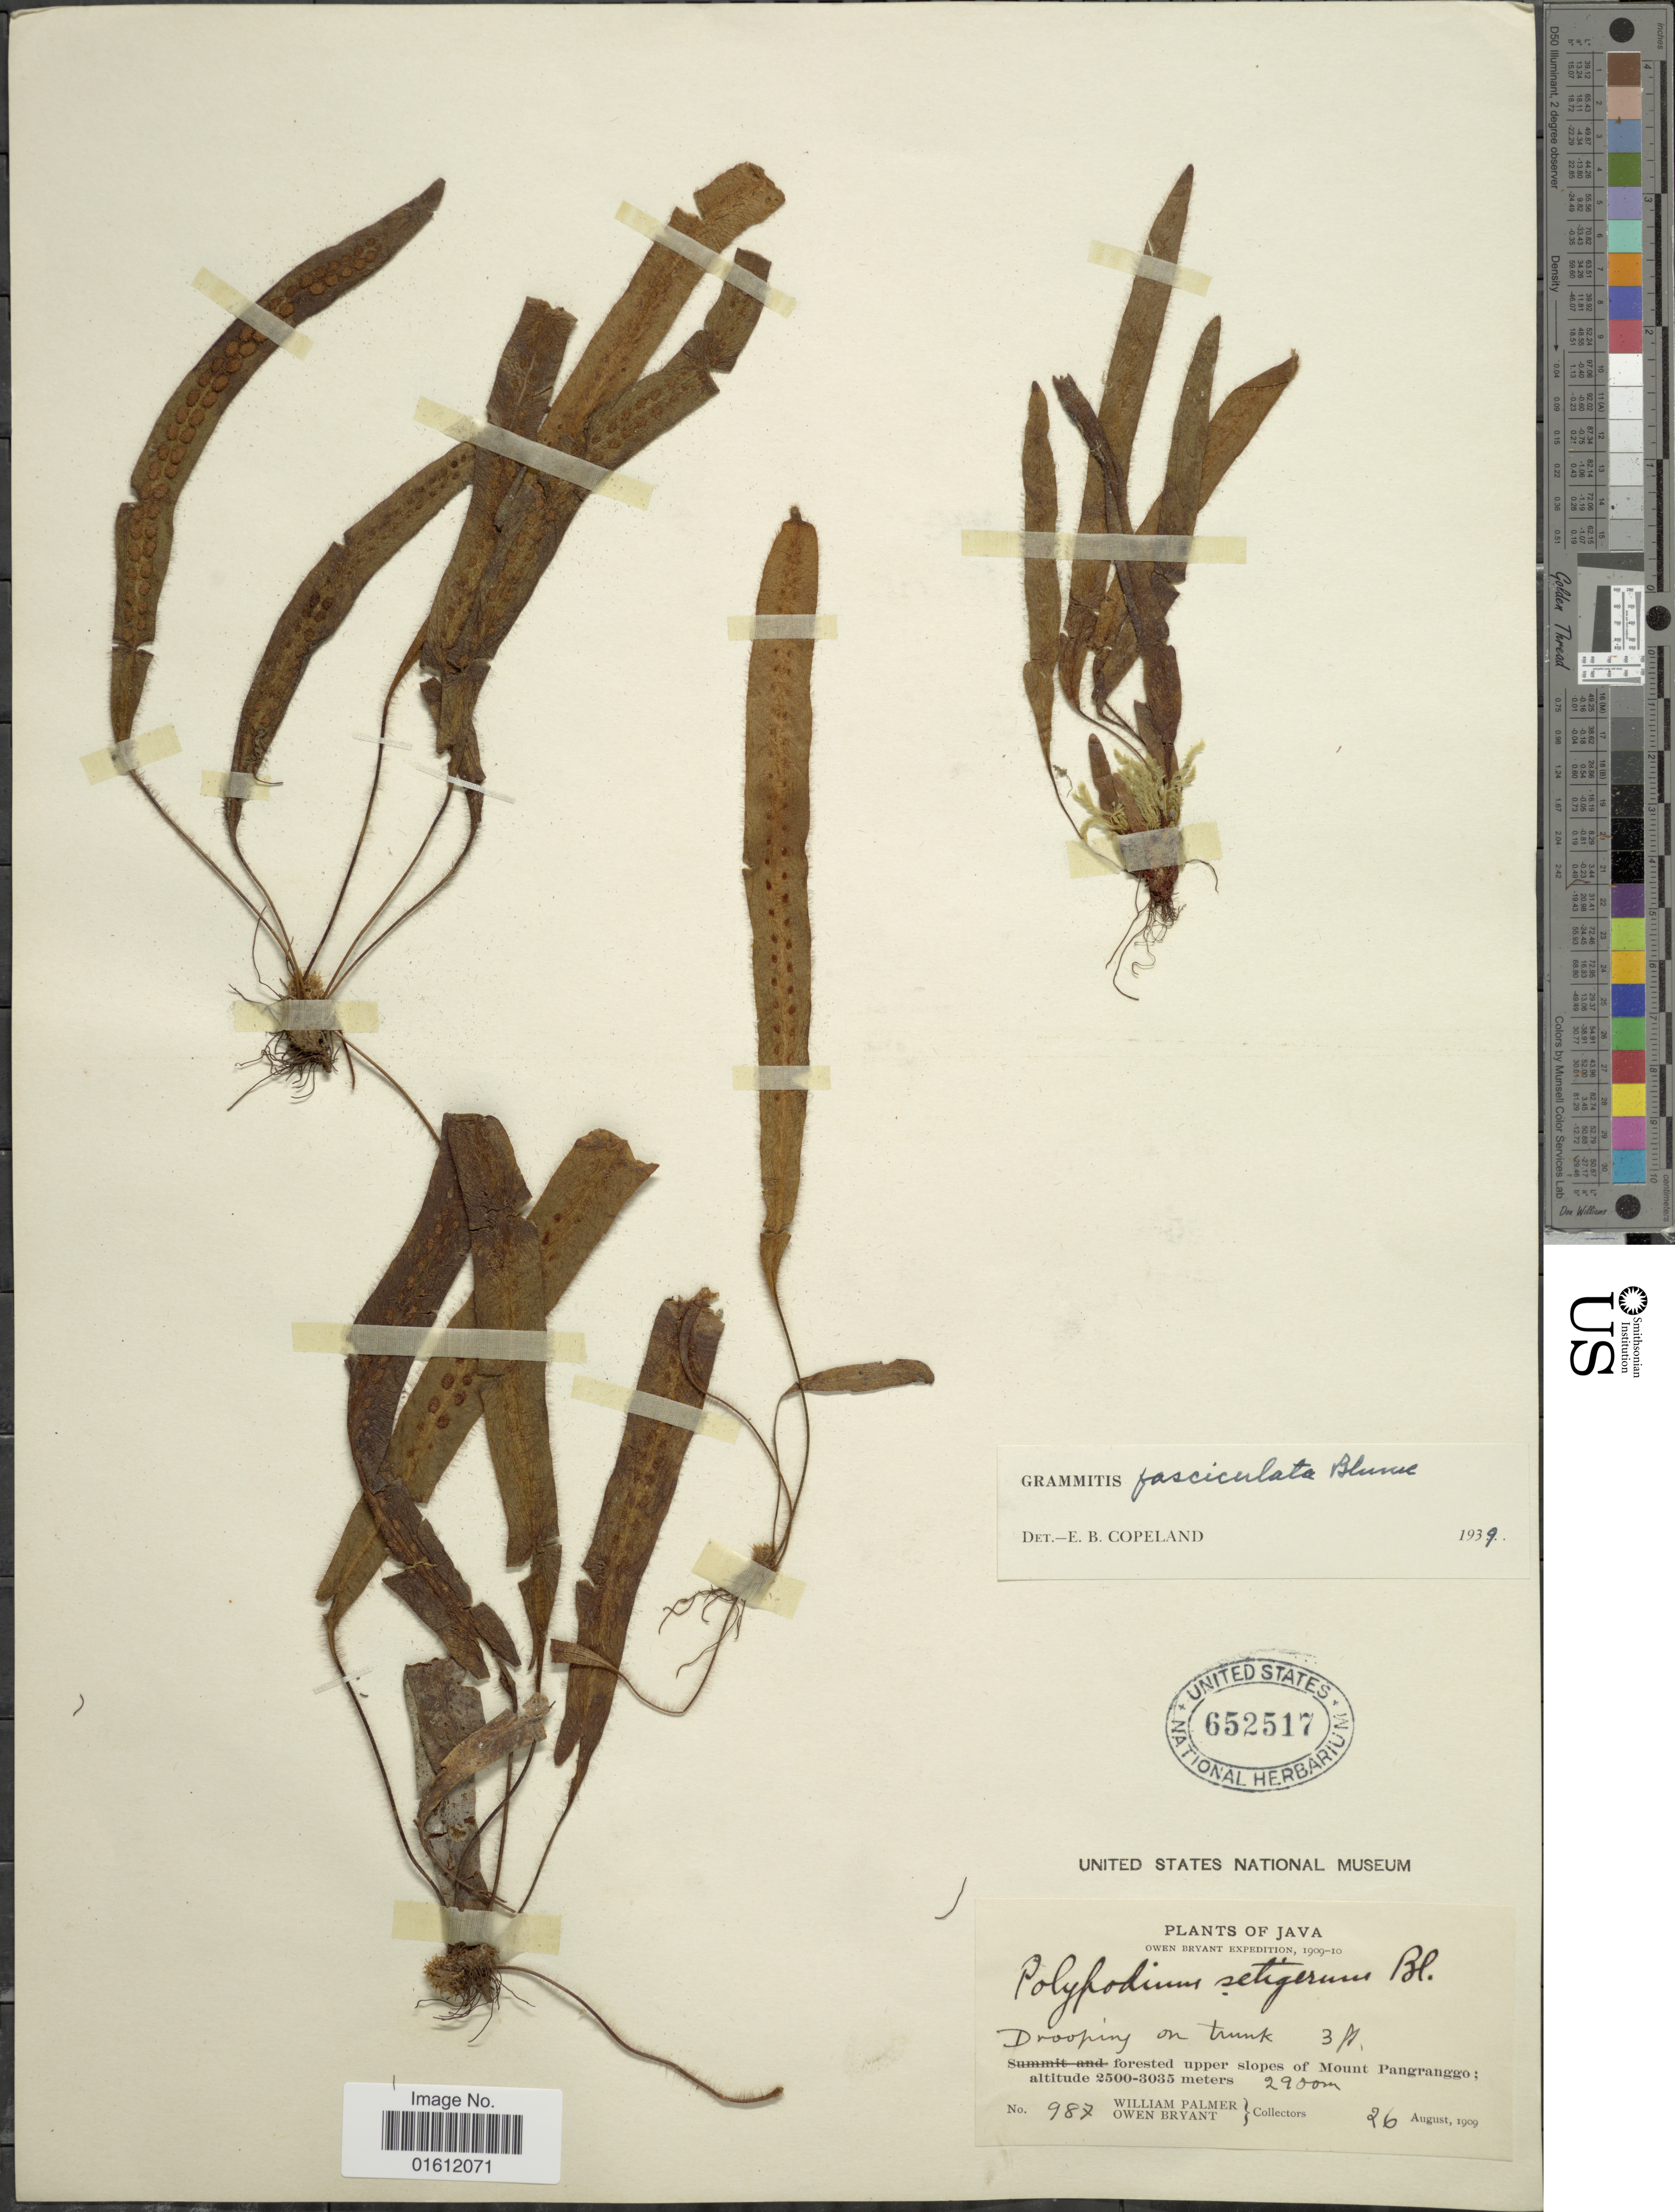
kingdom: Plantae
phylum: Tracheophyta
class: Polypodiopsida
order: Polypodiales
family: Polypodiaceae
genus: Oreogrammitis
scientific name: Oreogrammitis fasciata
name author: (Blume) Parris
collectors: W. Palmer & O. Bryant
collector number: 987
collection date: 1909-08-26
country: Indonesia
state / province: Java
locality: Forested upper slopes of Mount Pangranggo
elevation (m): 2900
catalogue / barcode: US 652517